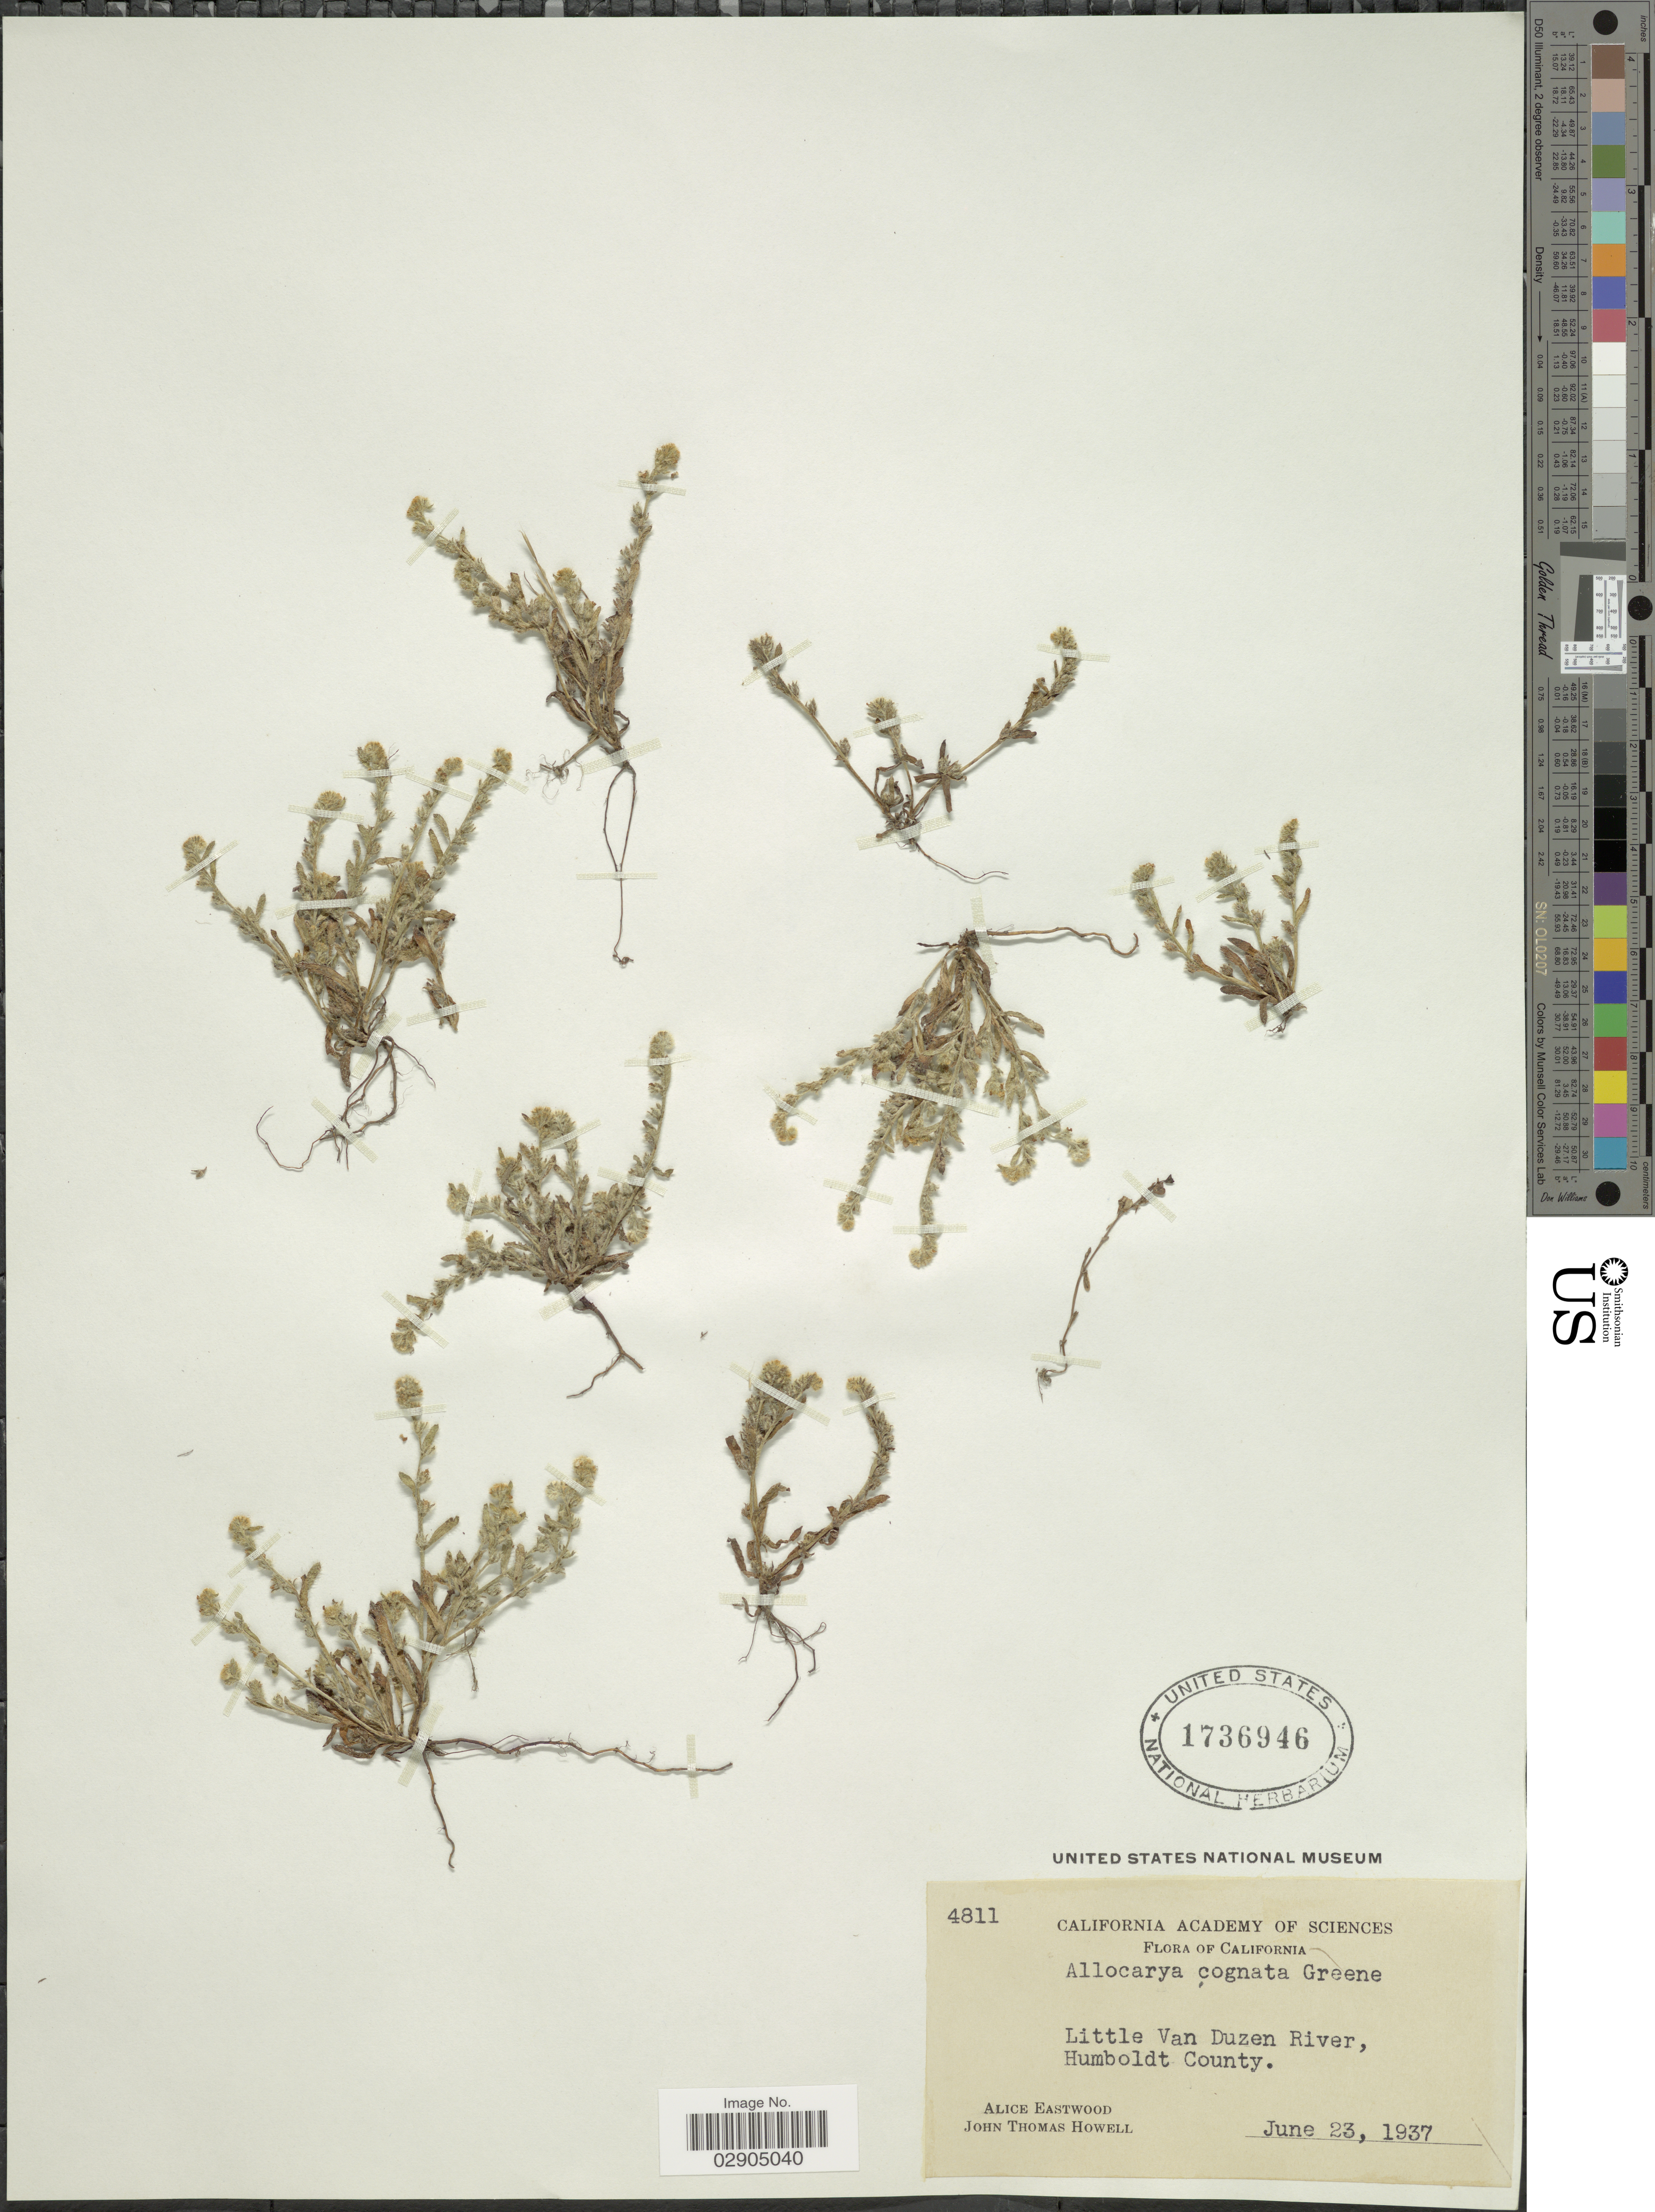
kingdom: Plantae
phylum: Tracheophyta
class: Magnoliopsida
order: Boraginales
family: Boraginaceae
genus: Allocarya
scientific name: Allocarya cognata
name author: Greene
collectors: A. Eastwood & J. T. Howell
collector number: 4811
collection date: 1937-06-23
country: United States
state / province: California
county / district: Humboldt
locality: Little Van Duzen River, Humboldt County.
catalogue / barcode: US 1736946